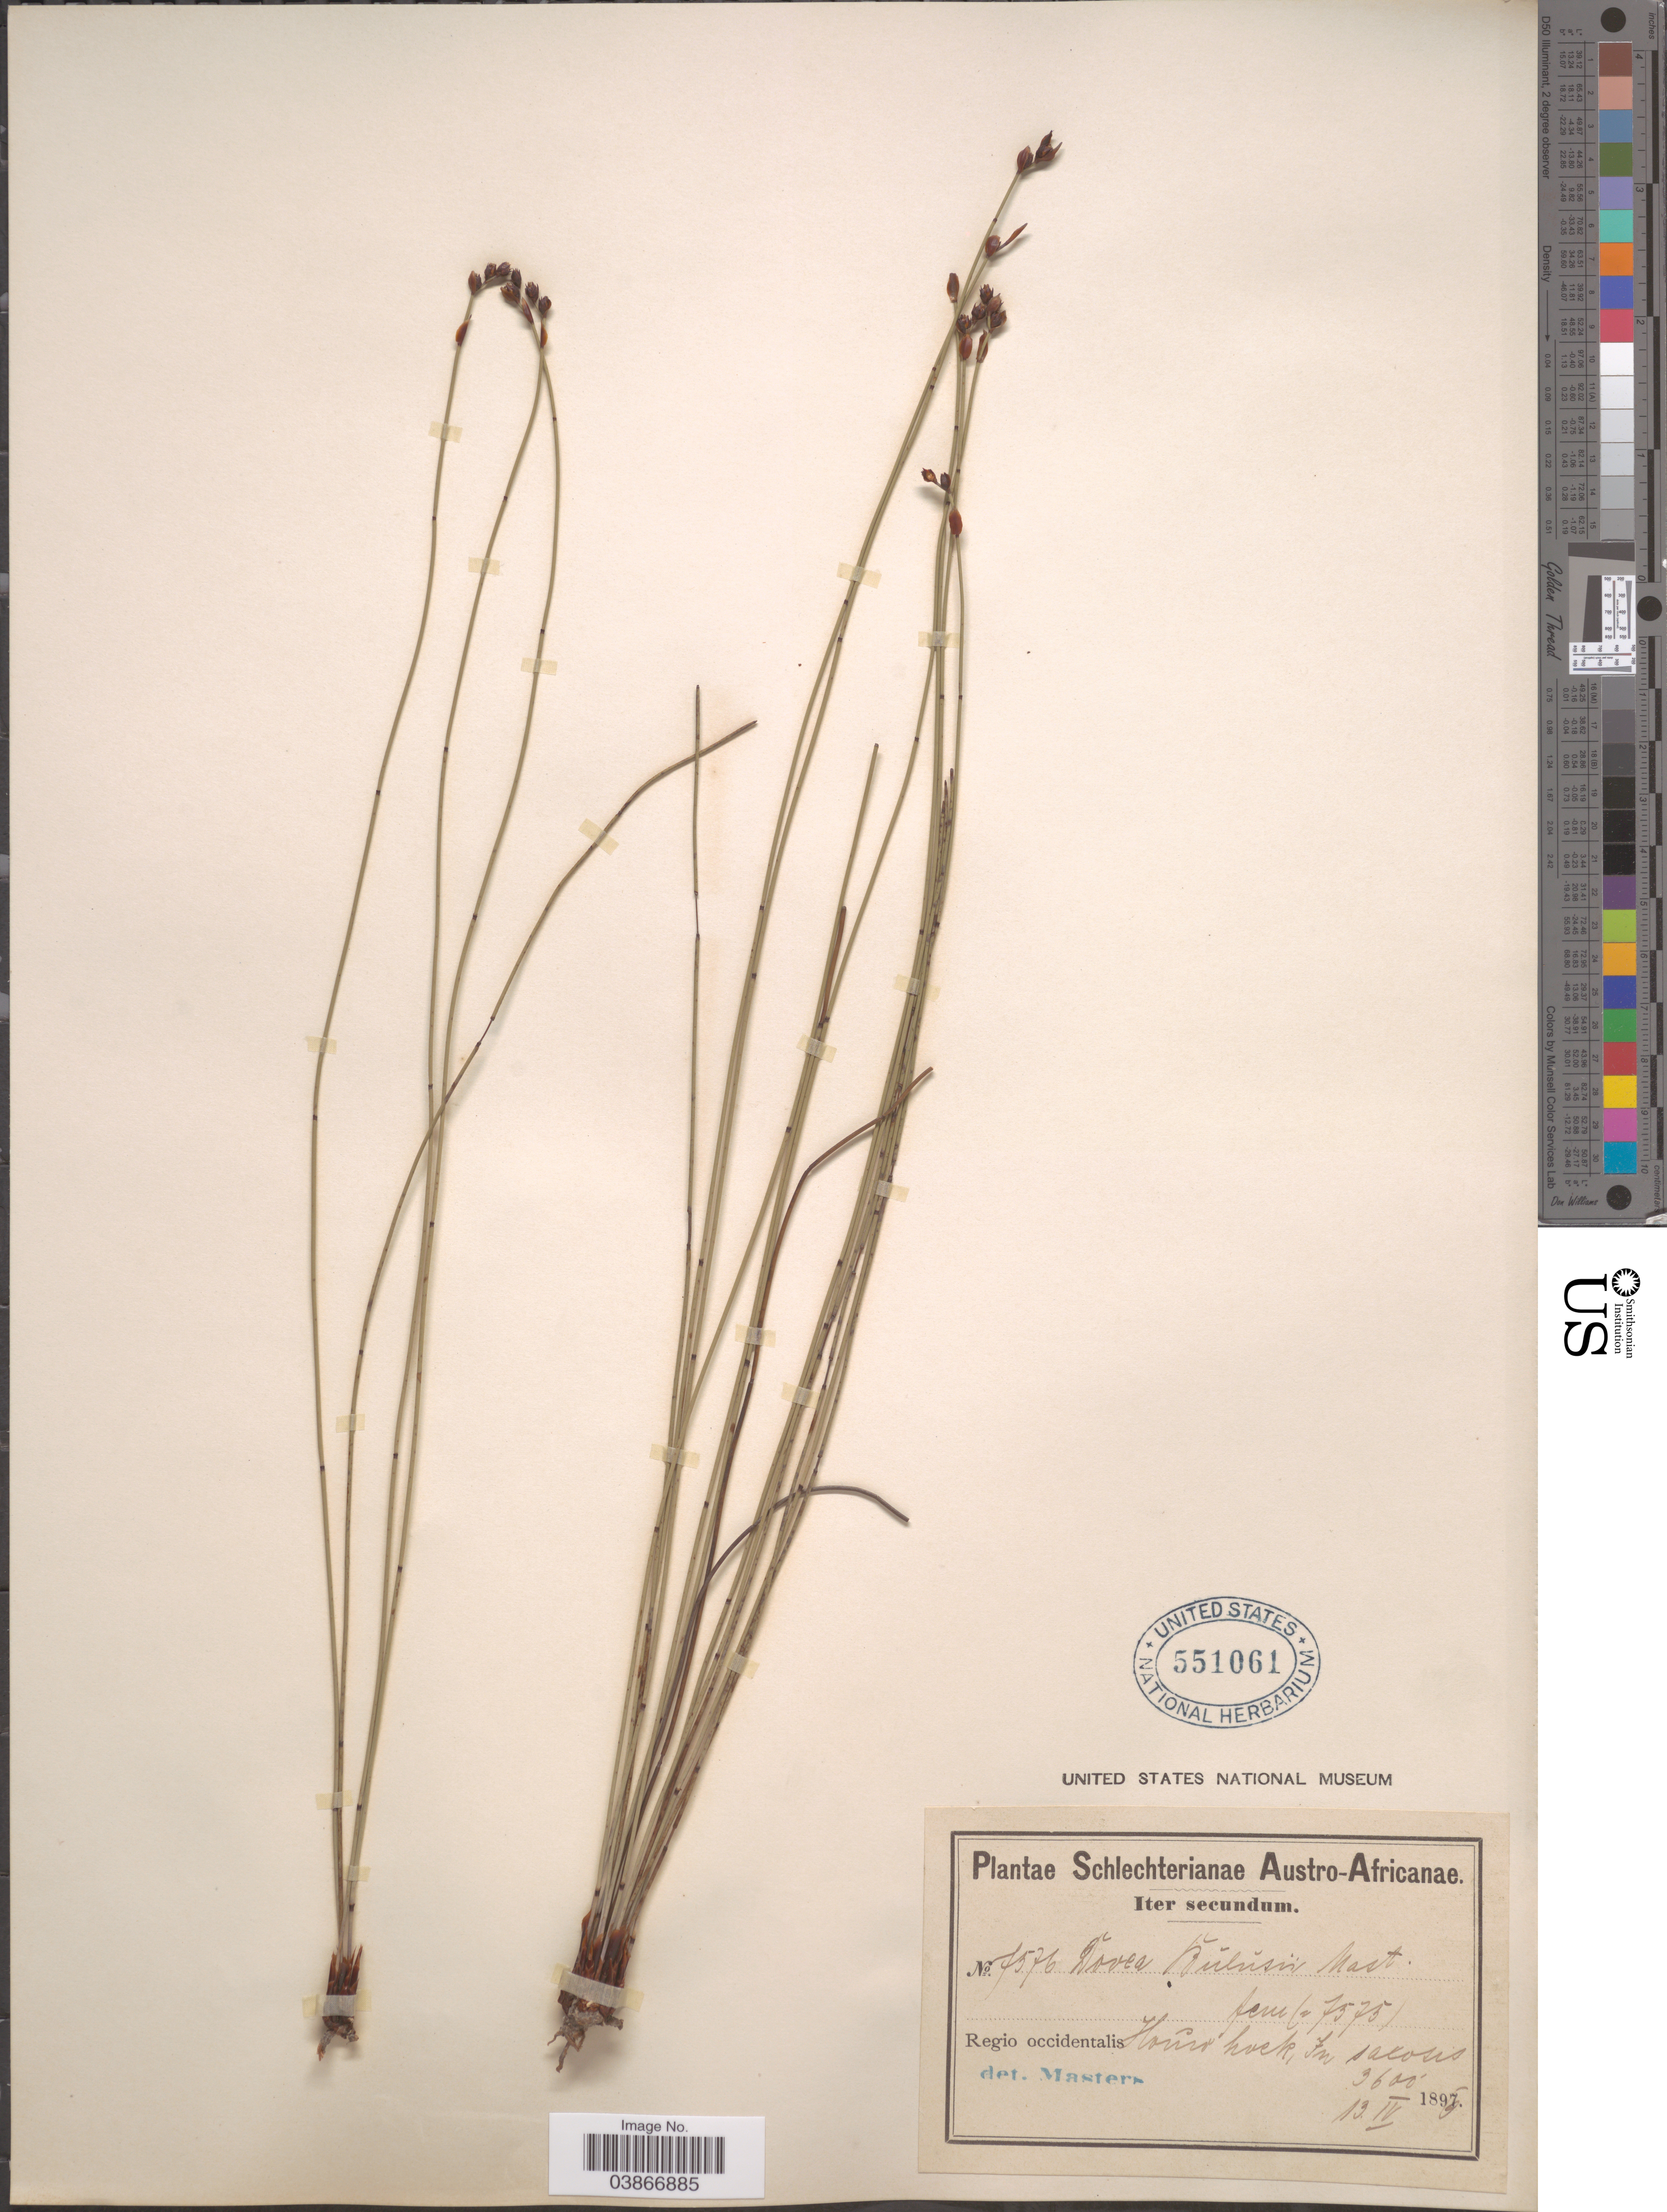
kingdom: Plantae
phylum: Tracheophyta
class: Liliopsida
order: Poales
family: Restionaceae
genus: Elegia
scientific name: Elegia hookeriana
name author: (Mast.) Moline & H.P. Linder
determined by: Strong, Mark T., (BOT), Smithsonian Institution - National Museum of Natural History (UNITED STATES)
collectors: Schlechter, --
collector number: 7576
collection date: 1896-04-13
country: South Africa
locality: Austro-Africanae. Regio occidentalis. Houw hoek, In saxosis.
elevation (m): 1097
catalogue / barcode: US 551060